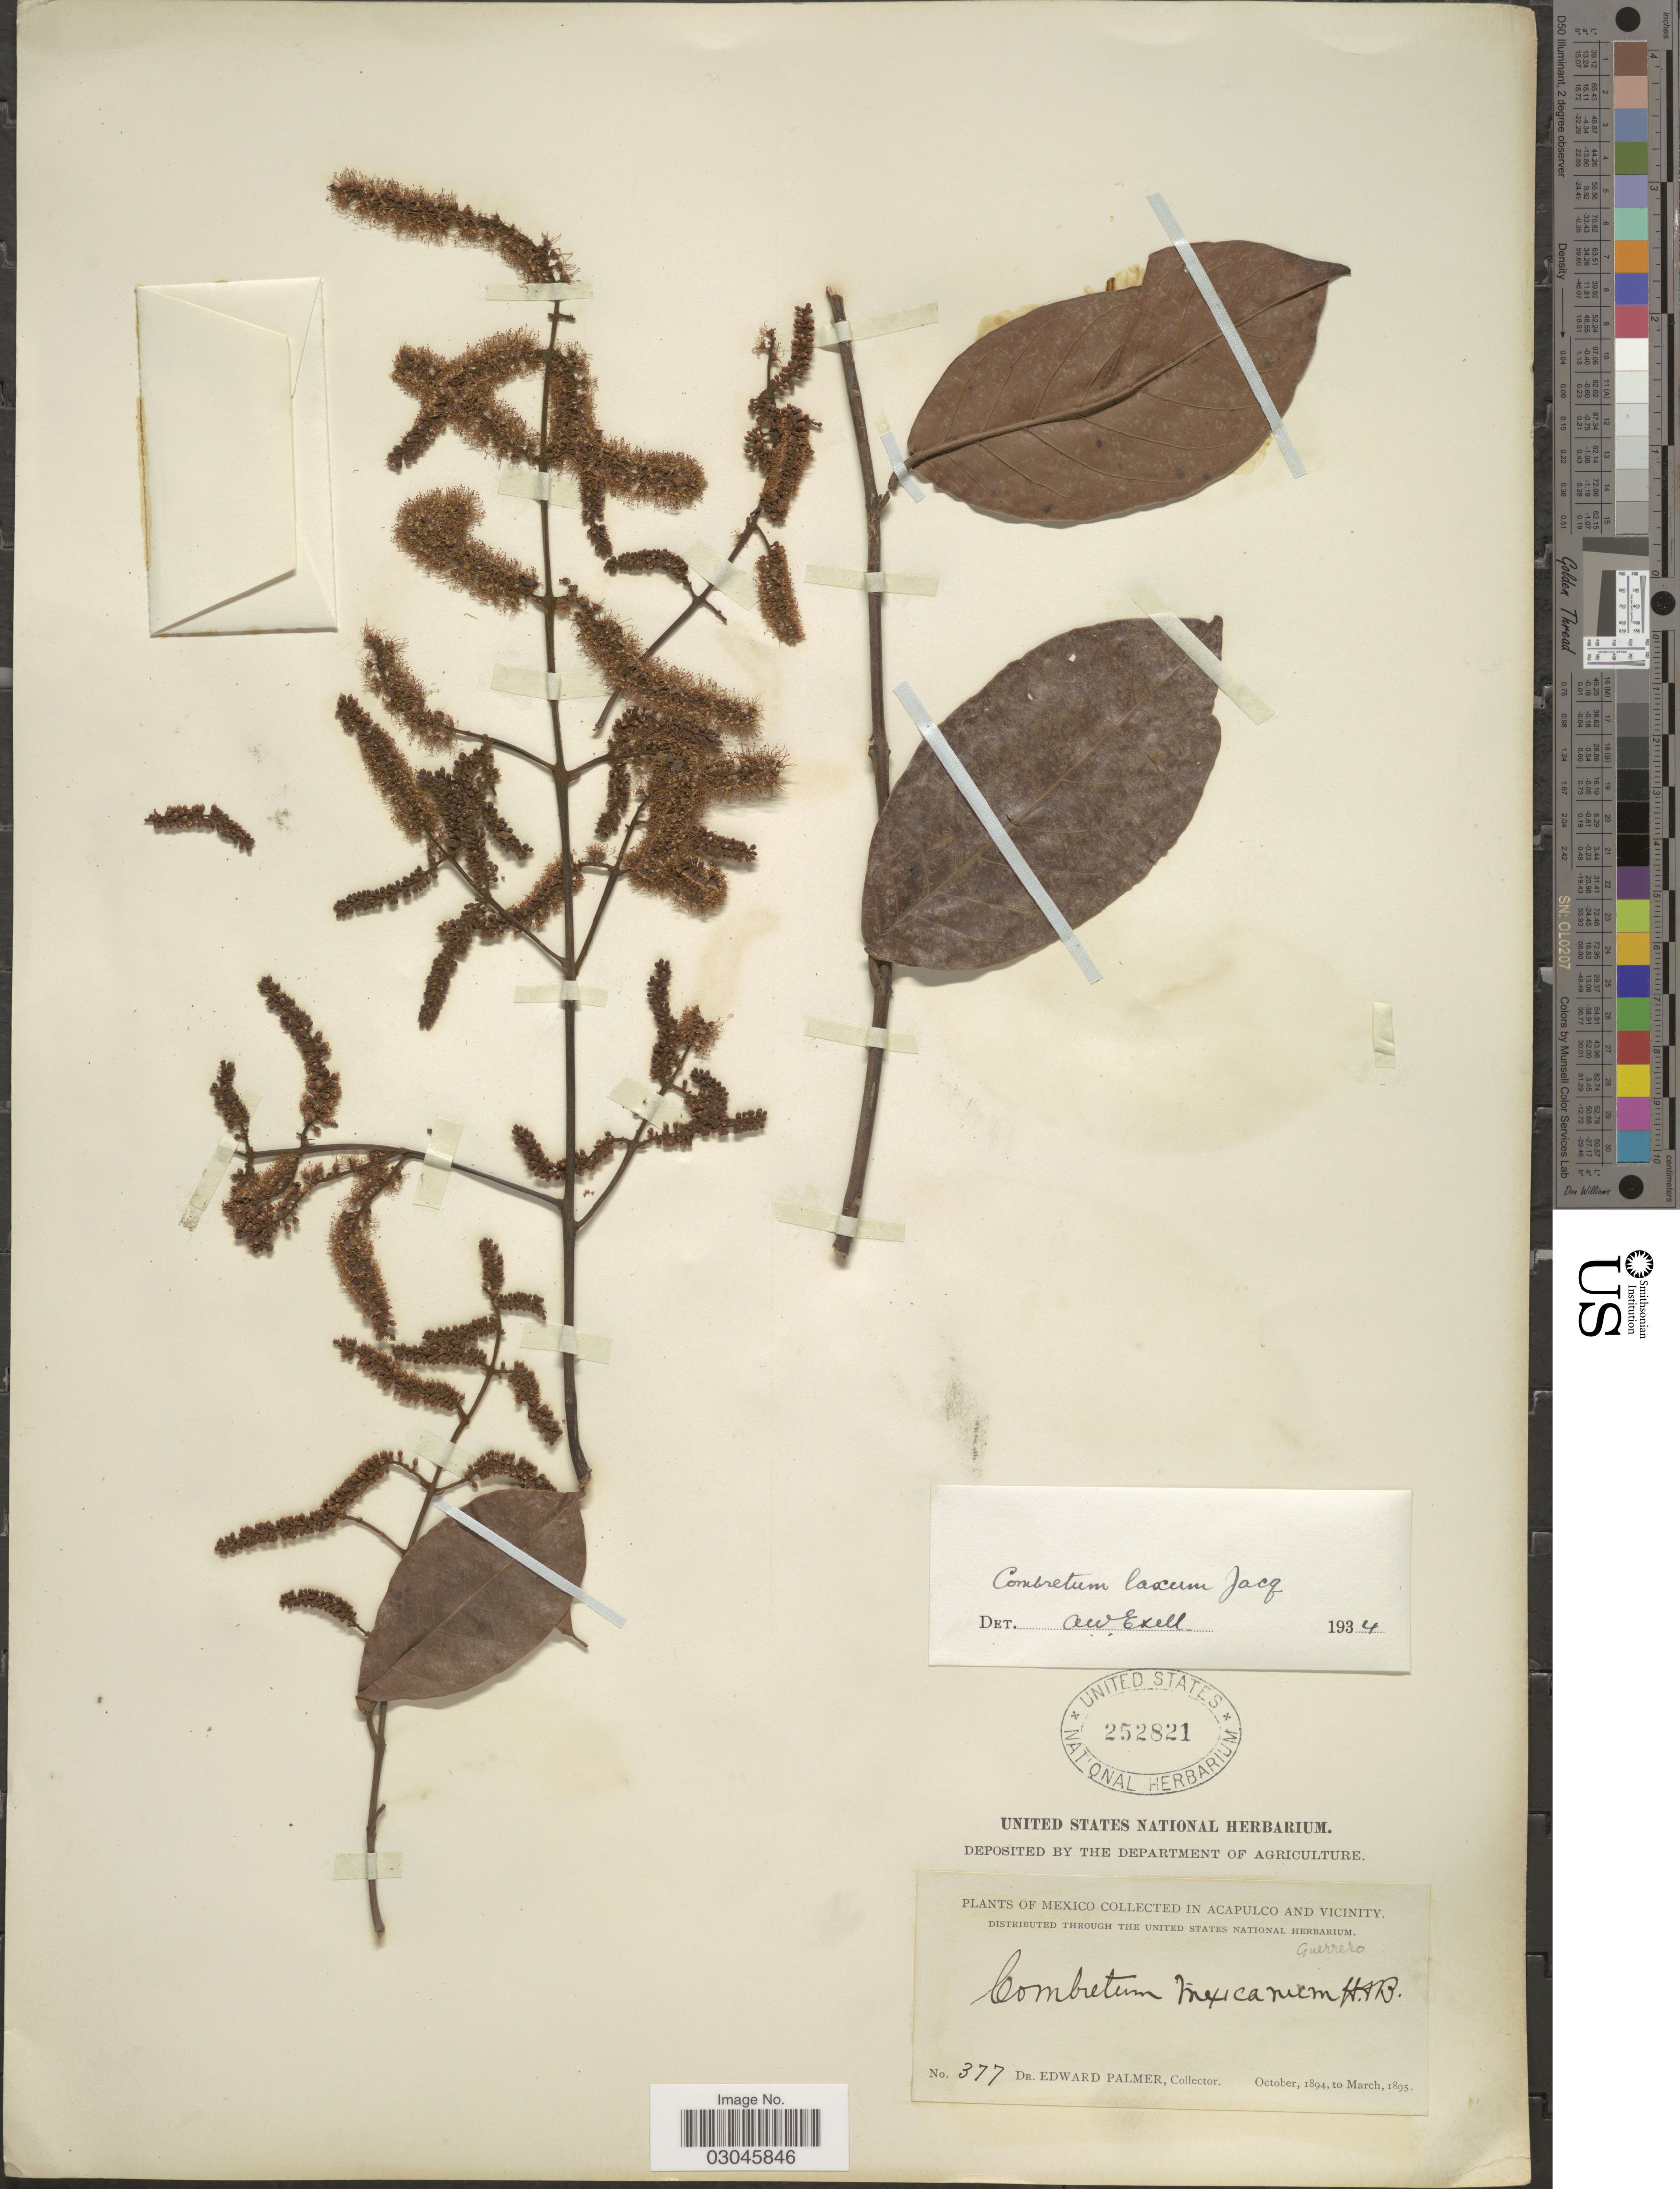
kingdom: Plantae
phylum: Tracheophyta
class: Magnoliopsida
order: Myrtales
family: Combretaceae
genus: Combretum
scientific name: Combretum laxum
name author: Jacq.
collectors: E. Palmer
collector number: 377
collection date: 1894-10/1895-03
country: Mexico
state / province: Guerrero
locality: Collected in Acapulco and vicinity.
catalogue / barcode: US 252821